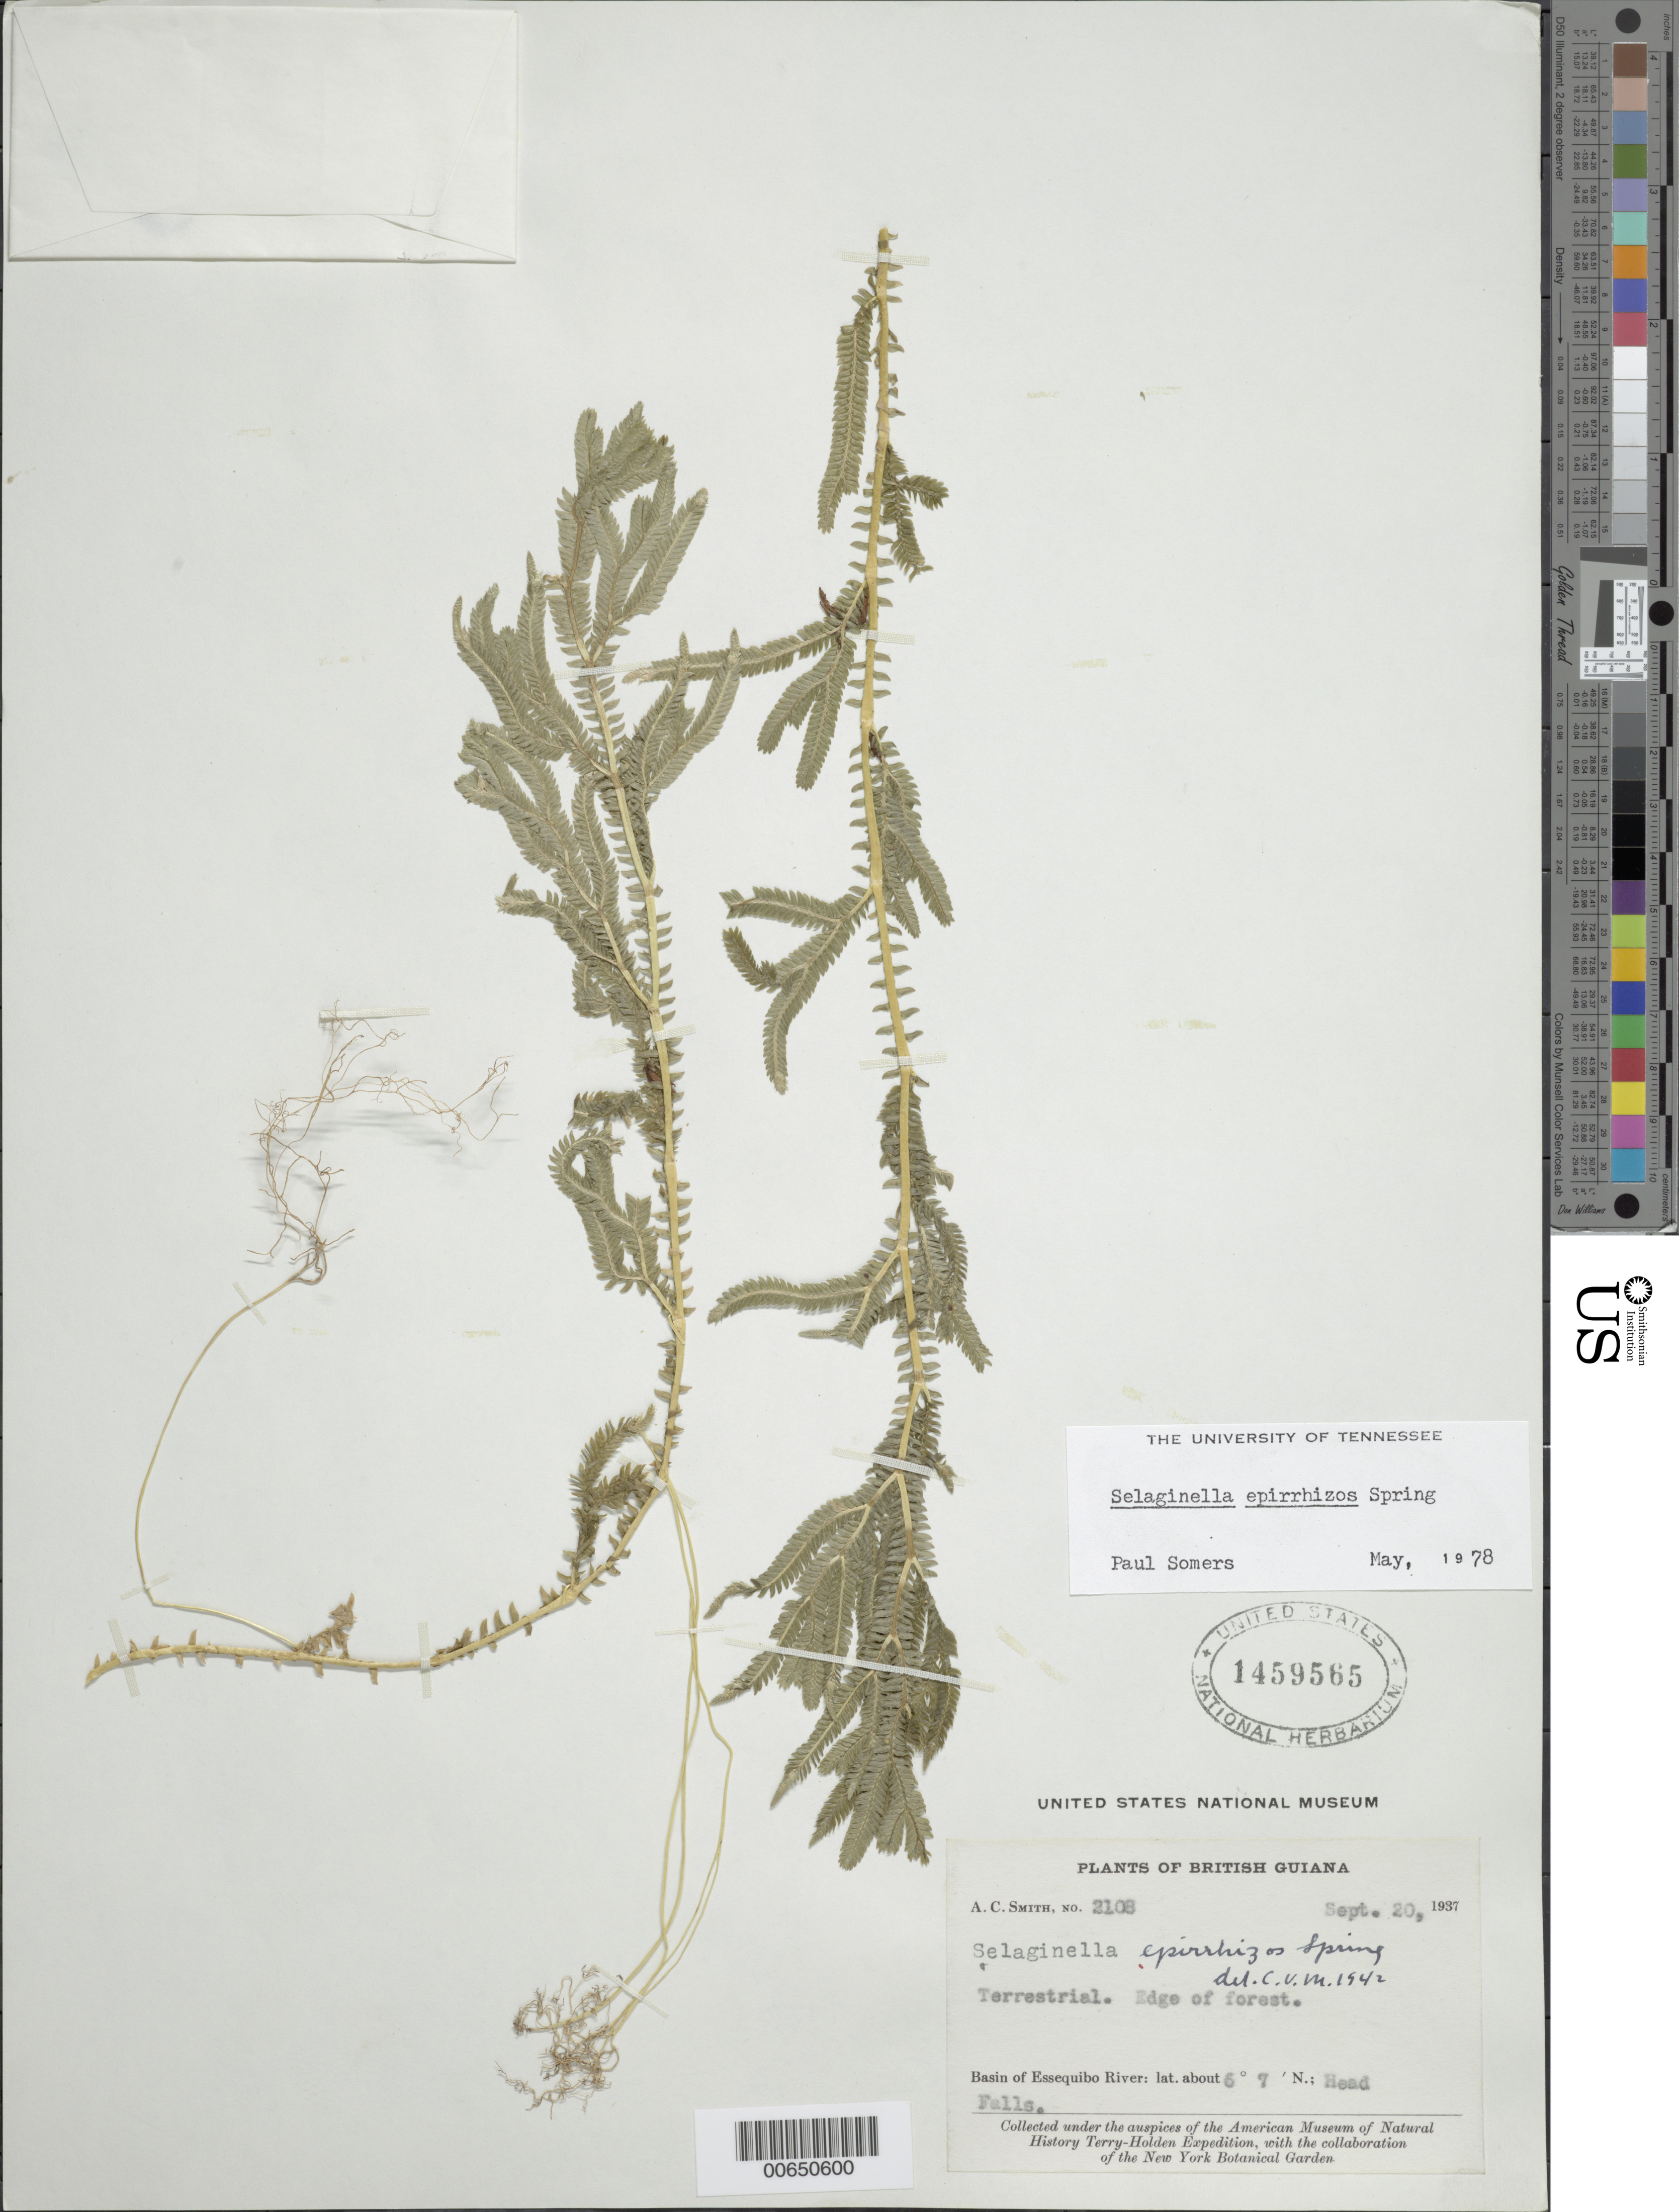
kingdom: Plantae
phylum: Tracheophyta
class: Lycopodiopsida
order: Selaginellales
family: Selaginellaceae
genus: Selaginella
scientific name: Selaginella epirrhizos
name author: Spring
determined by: Morton, C. V.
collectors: A. C. Smith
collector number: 2108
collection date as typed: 20-Sep-37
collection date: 1937-09-20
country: Guyana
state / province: Cuyuni-Mazaruni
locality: Head Falls, Essequibo River basin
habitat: Edge of forest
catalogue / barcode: US 1459565